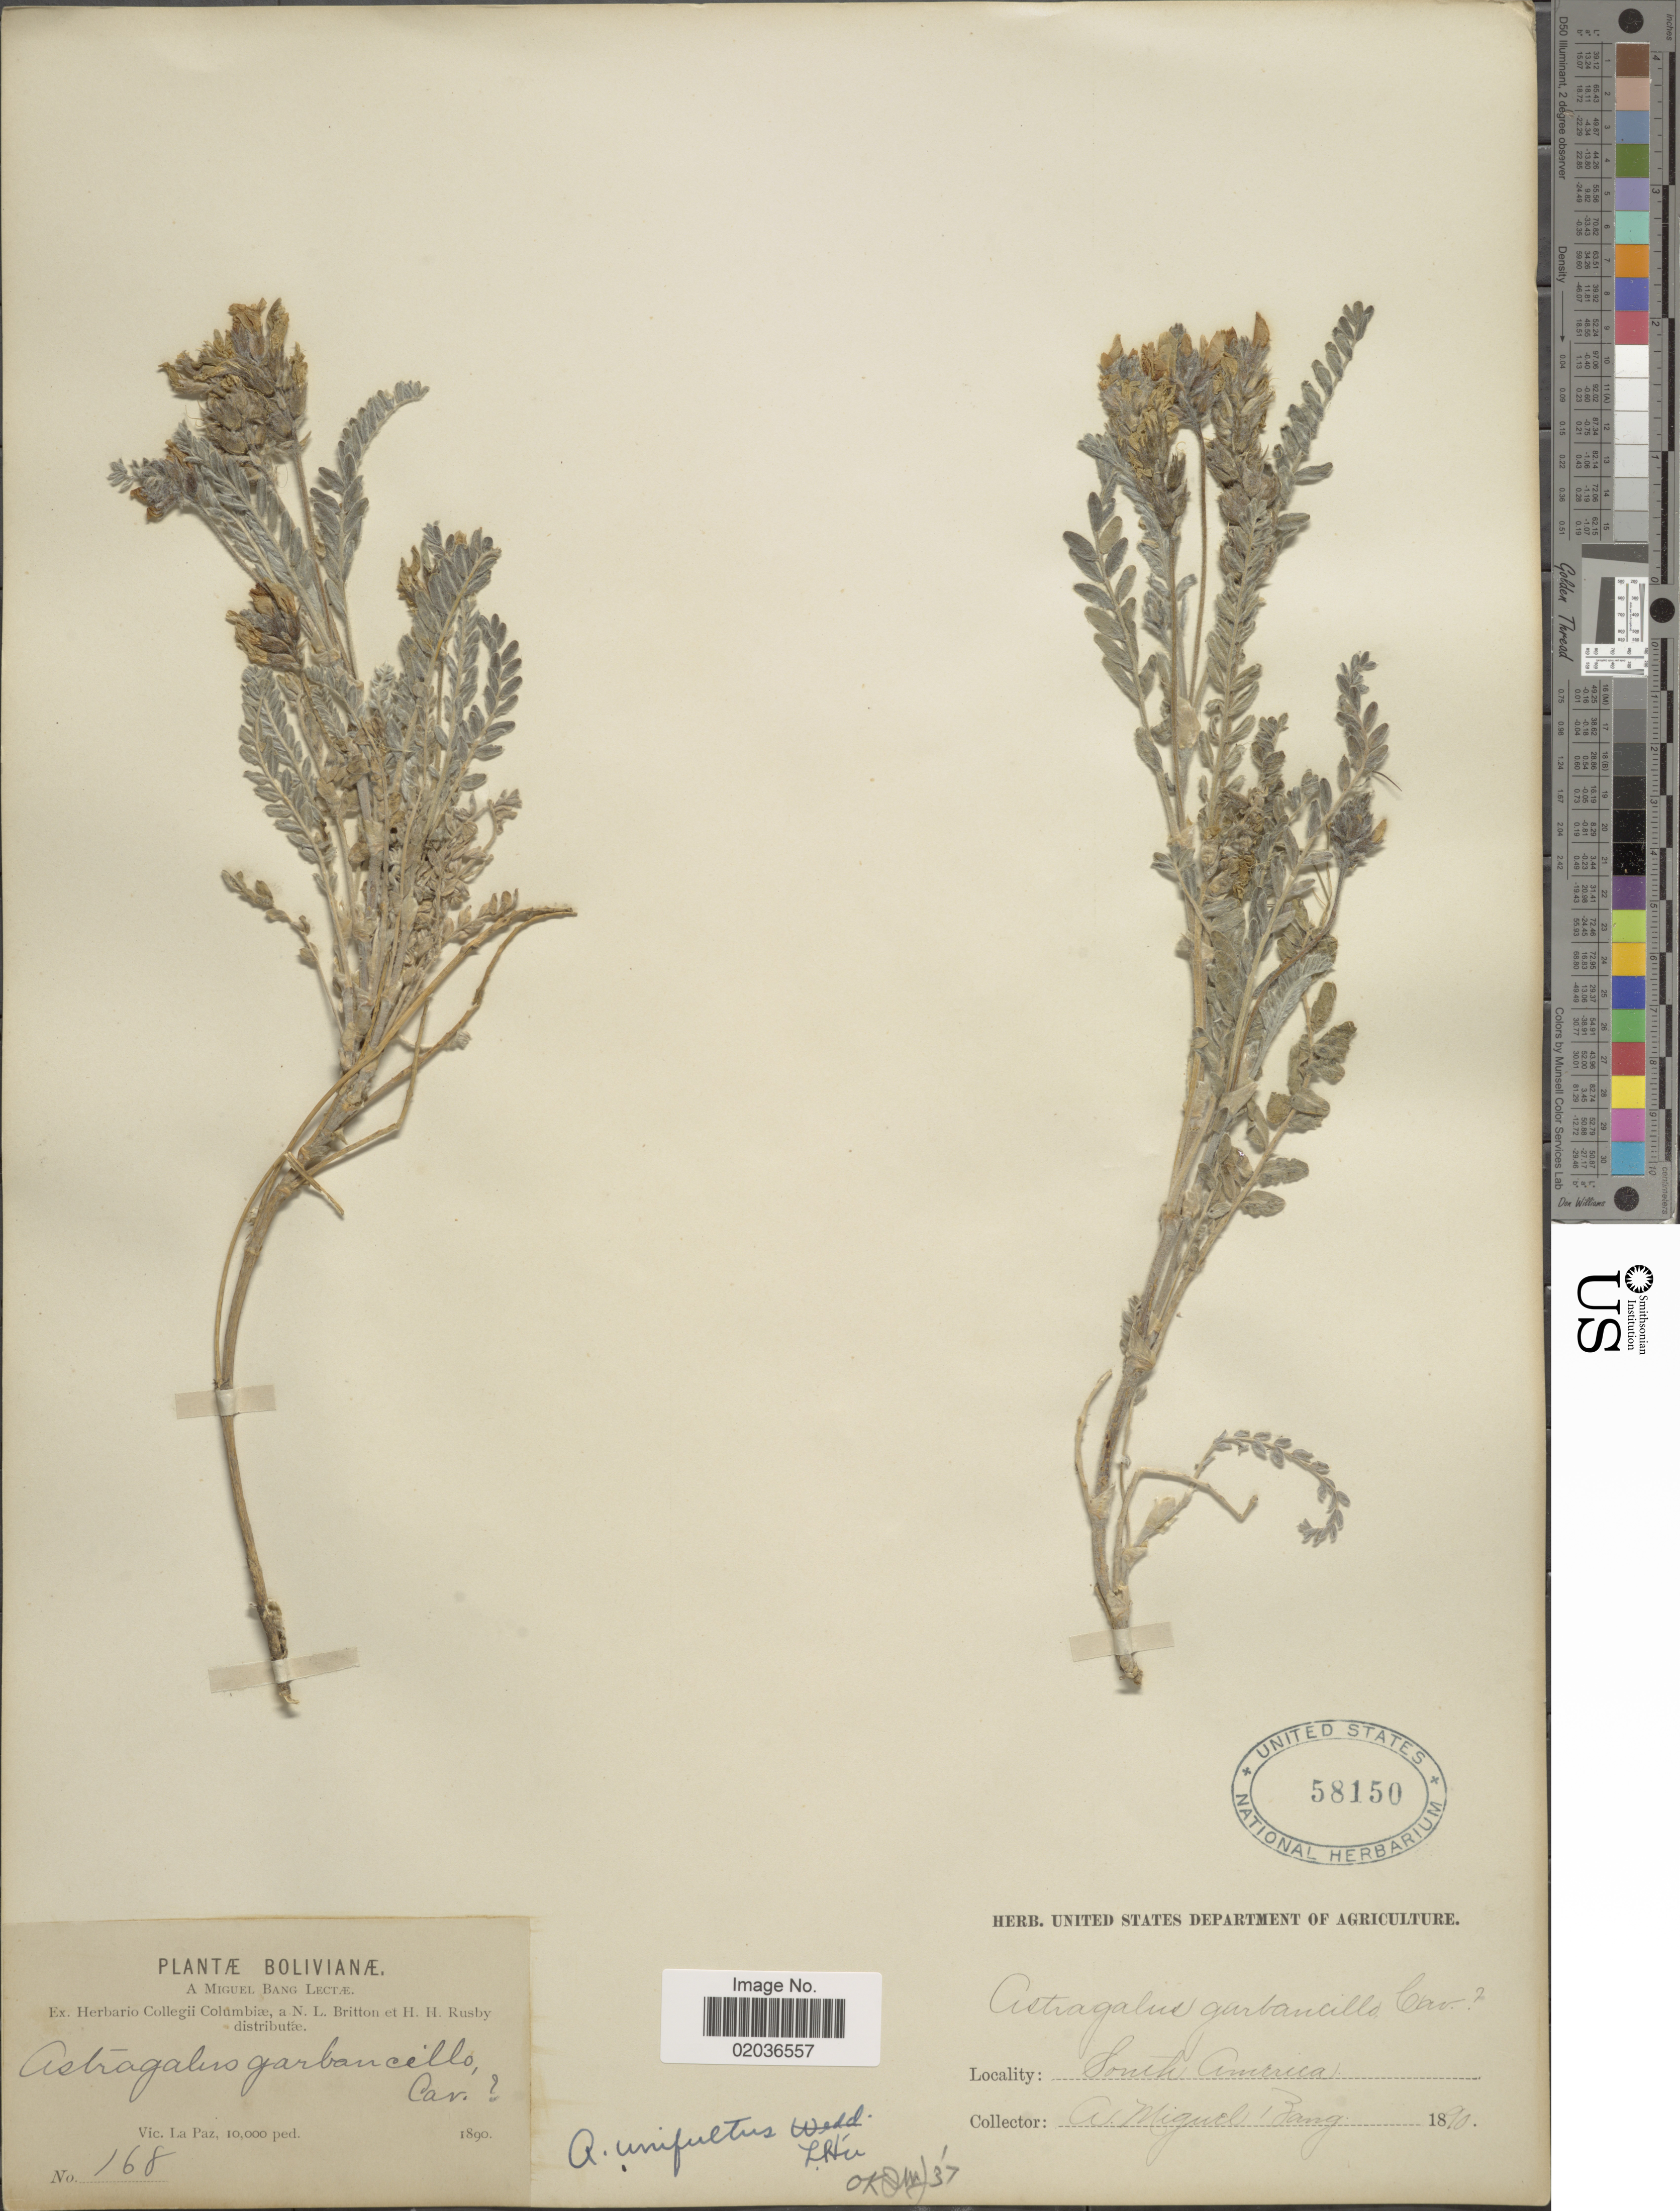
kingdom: Plantae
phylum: Tracheophyta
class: Magnoliopsida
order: Fabales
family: Fabaceae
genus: Astragalus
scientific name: Astragalus garbancillo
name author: Cav.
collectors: M. Bang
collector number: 168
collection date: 1890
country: Bolivia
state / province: La Paz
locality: Vic. La Paz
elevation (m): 3048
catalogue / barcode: US 58150